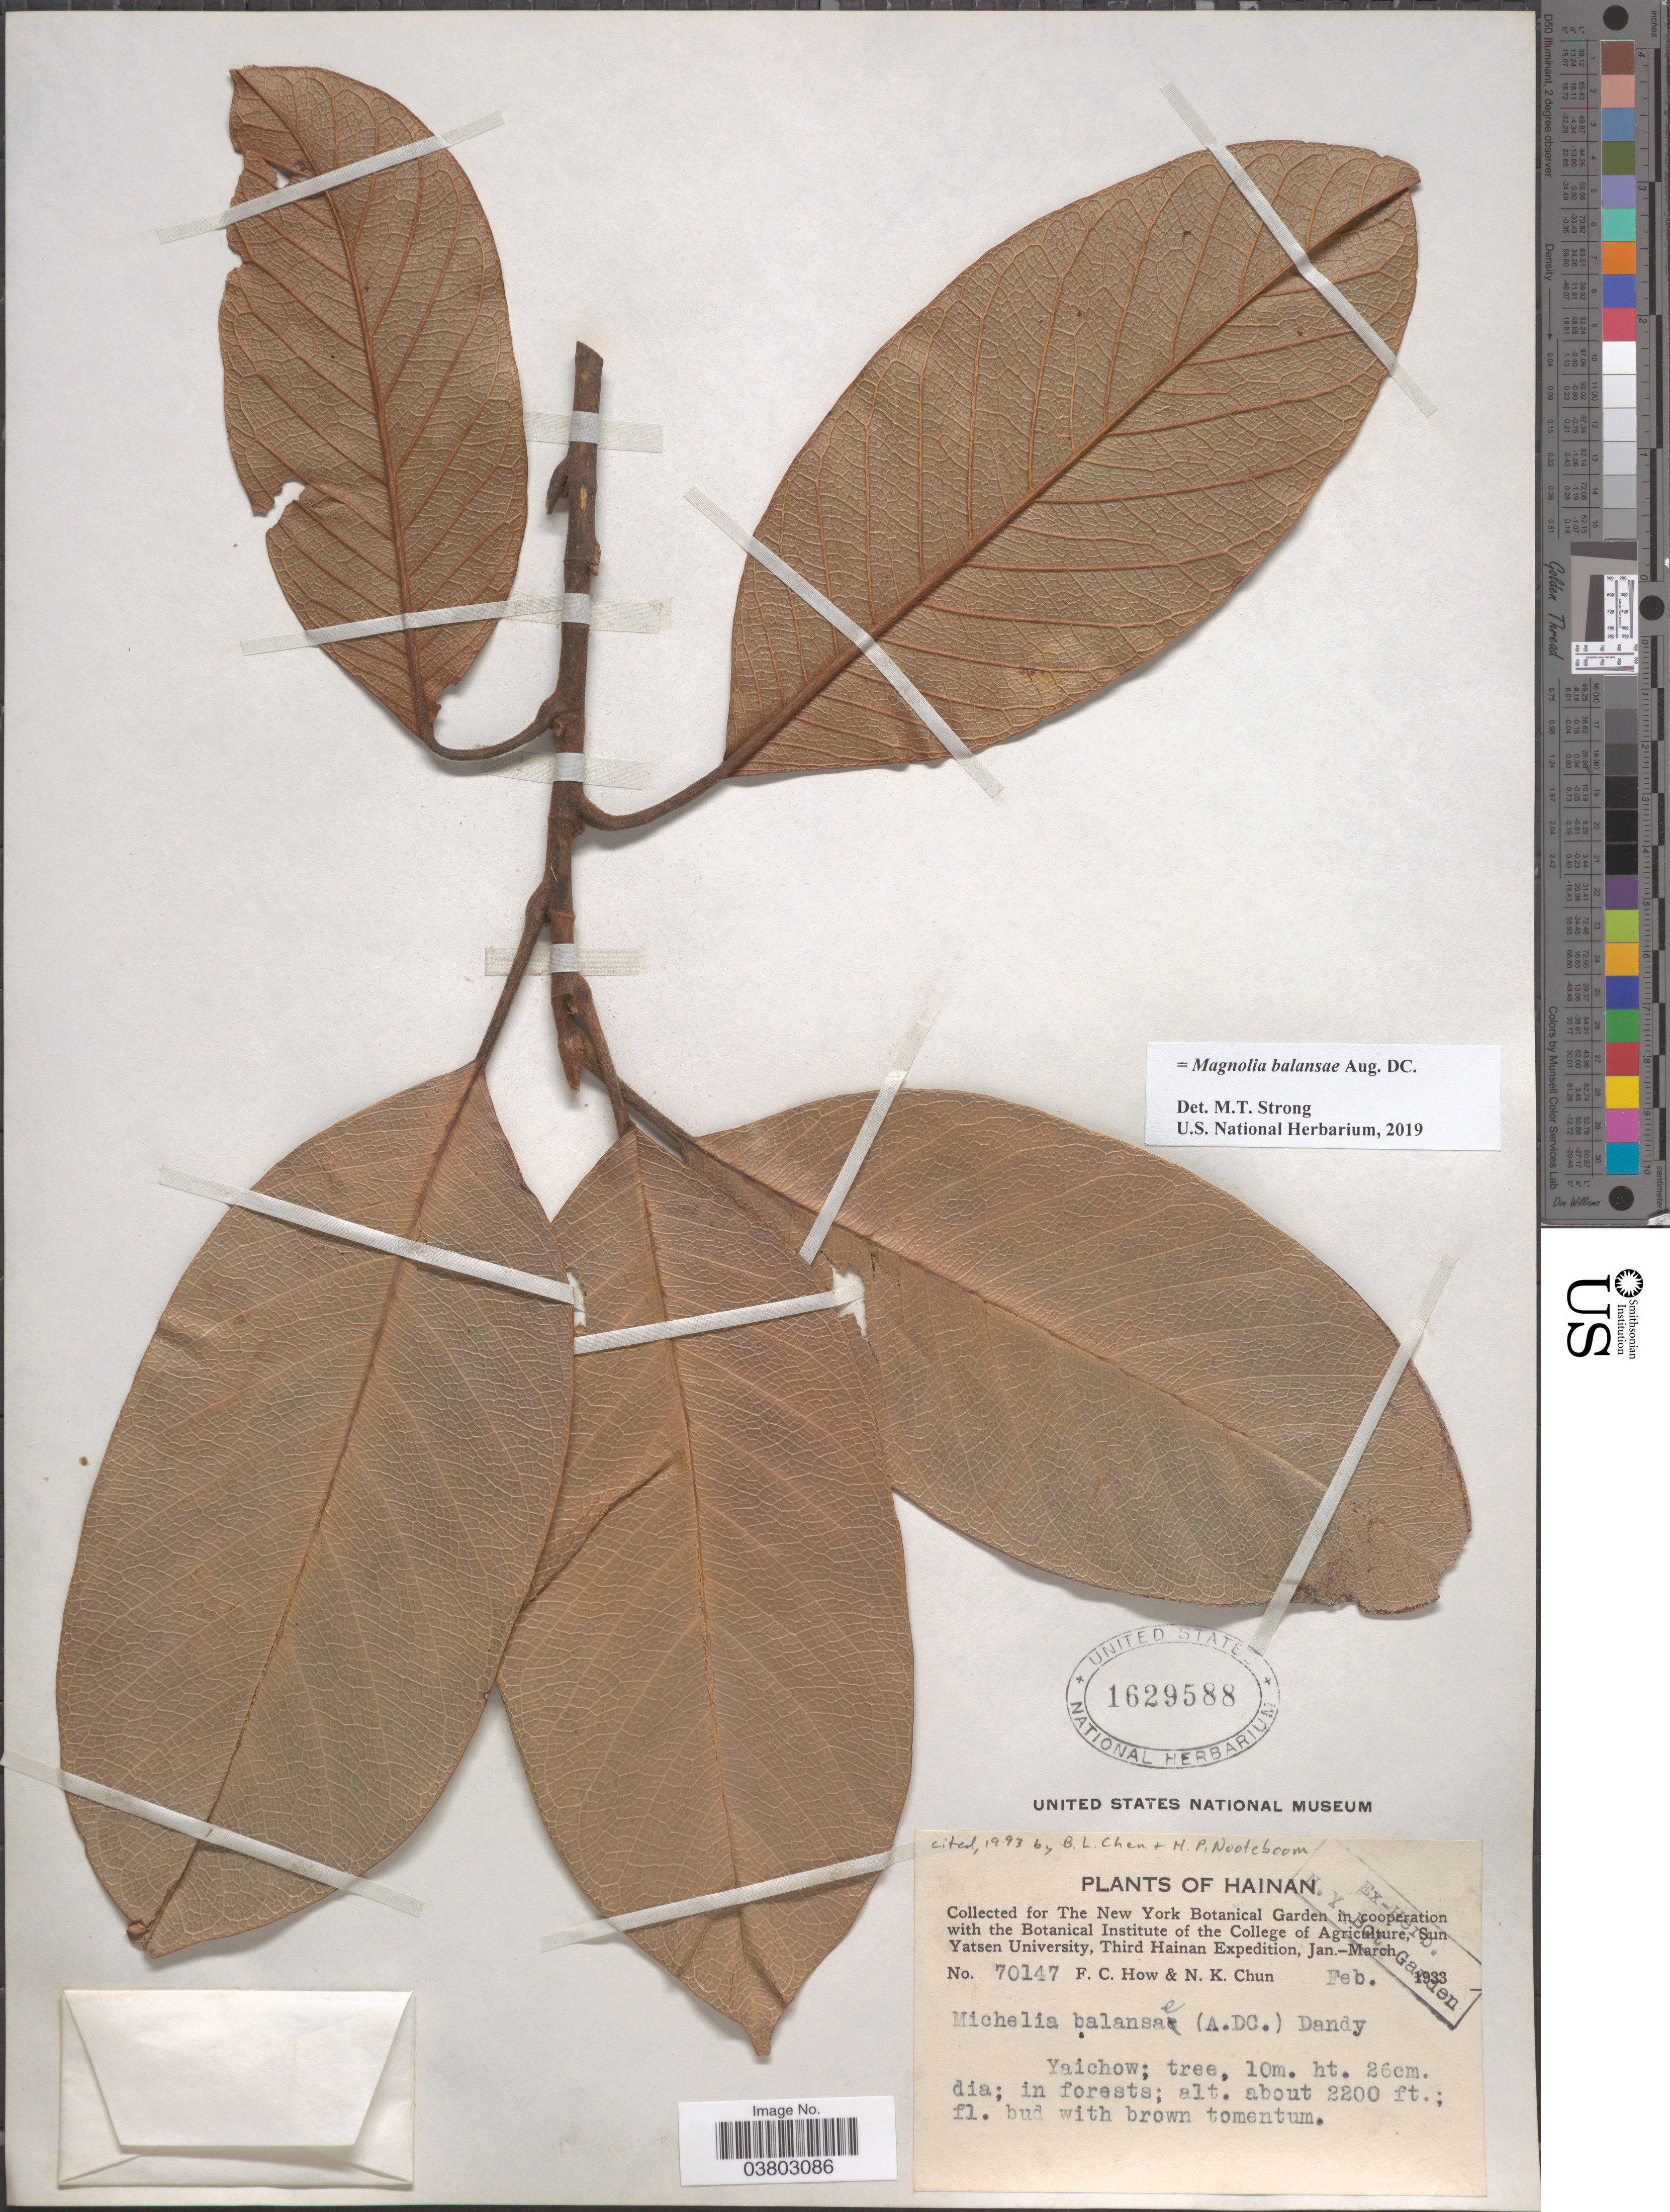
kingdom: Plantae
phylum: Tracheophyta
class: Magnoliopsida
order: Magnoliales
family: Magnoliaceae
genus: Magnolia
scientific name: Magnolia balansae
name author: Aug. DC.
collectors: F. C. How & N. K. Chun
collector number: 70147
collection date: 1933-02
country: China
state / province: Hainan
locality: Yaichow.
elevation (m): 671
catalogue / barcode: US 1629588